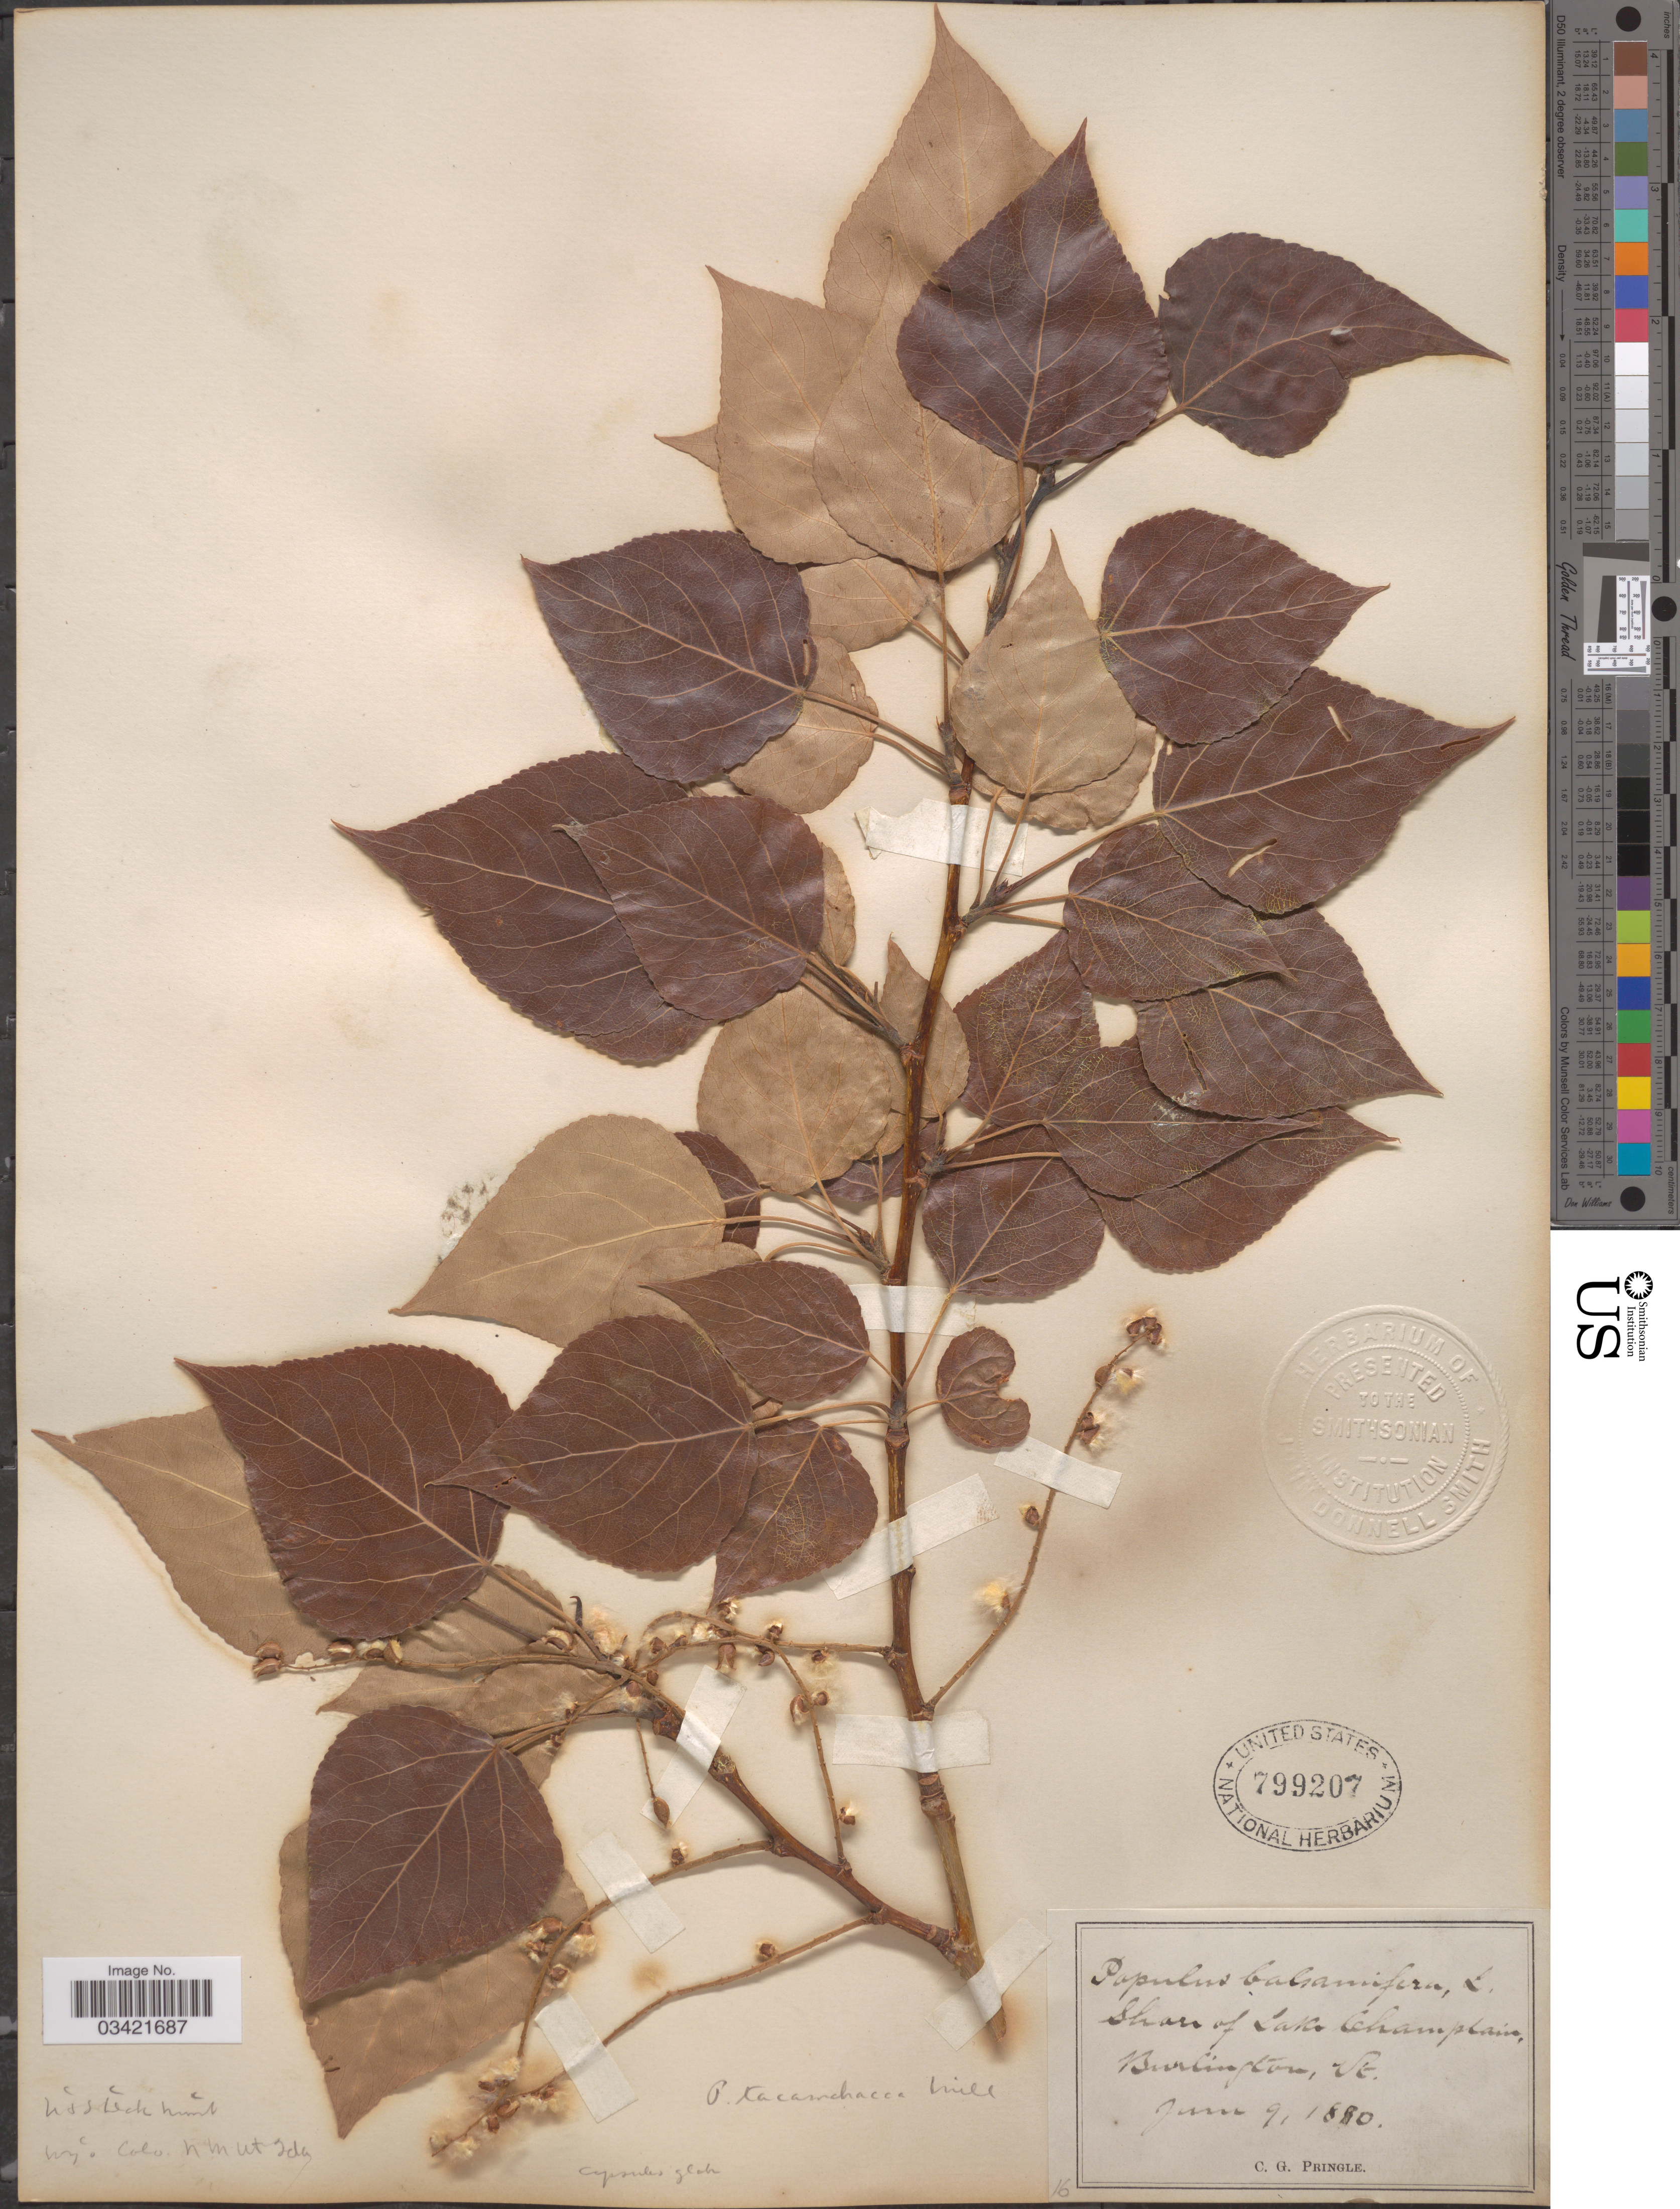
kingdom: Plantae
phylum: Tracheophyta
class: Magnoliopsida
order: Malpighiales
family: Salicaceae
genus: Populus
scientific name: Populus balsamifera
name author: L.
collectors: C. G. Pringle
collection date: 1880-06-09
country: United States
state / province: Vermont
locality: Shore of Lake Champlain, Burlington.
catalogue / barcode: US 799207